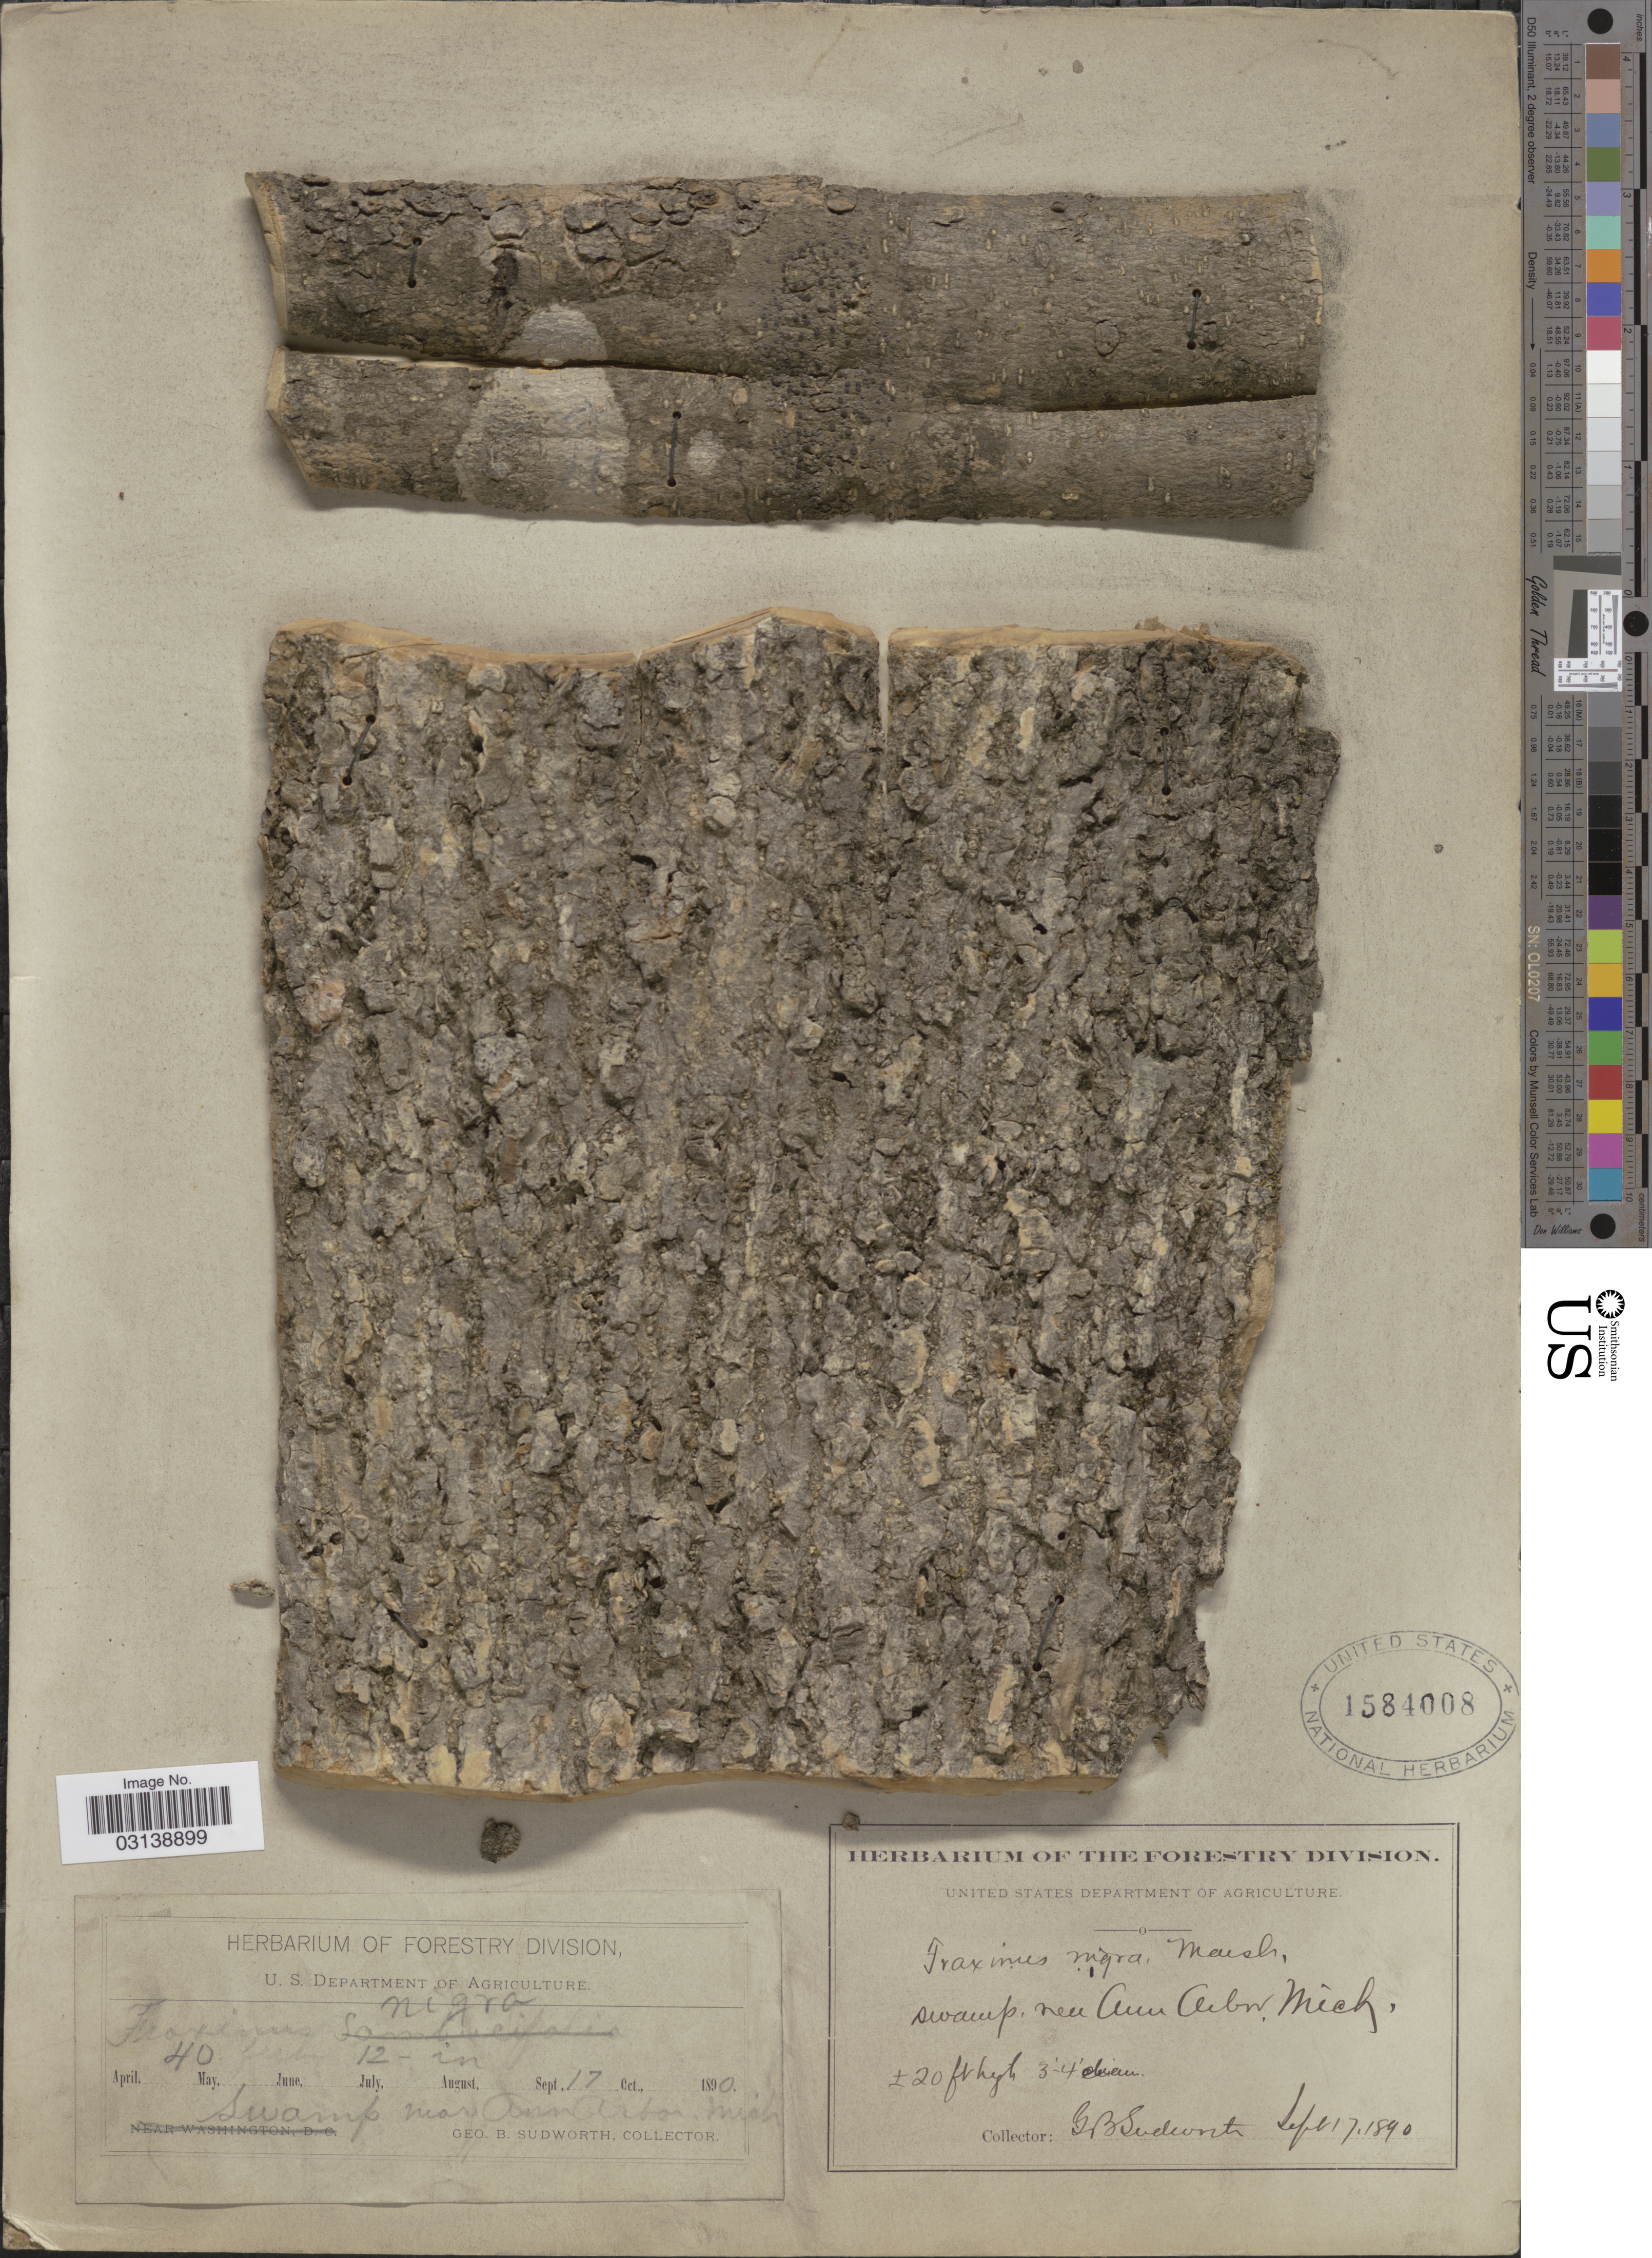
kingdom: Plantae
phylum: Tracheophyta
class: Magnoliopsida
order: Lamiales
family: Oleaceae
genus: Fraxinus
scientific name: Fraxinus nigra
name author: Marshall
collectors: G. B. Sudworth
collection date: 1890-09-17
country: United States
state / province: Michigan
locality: Near Ann Arbor.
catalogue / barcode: US 1584008